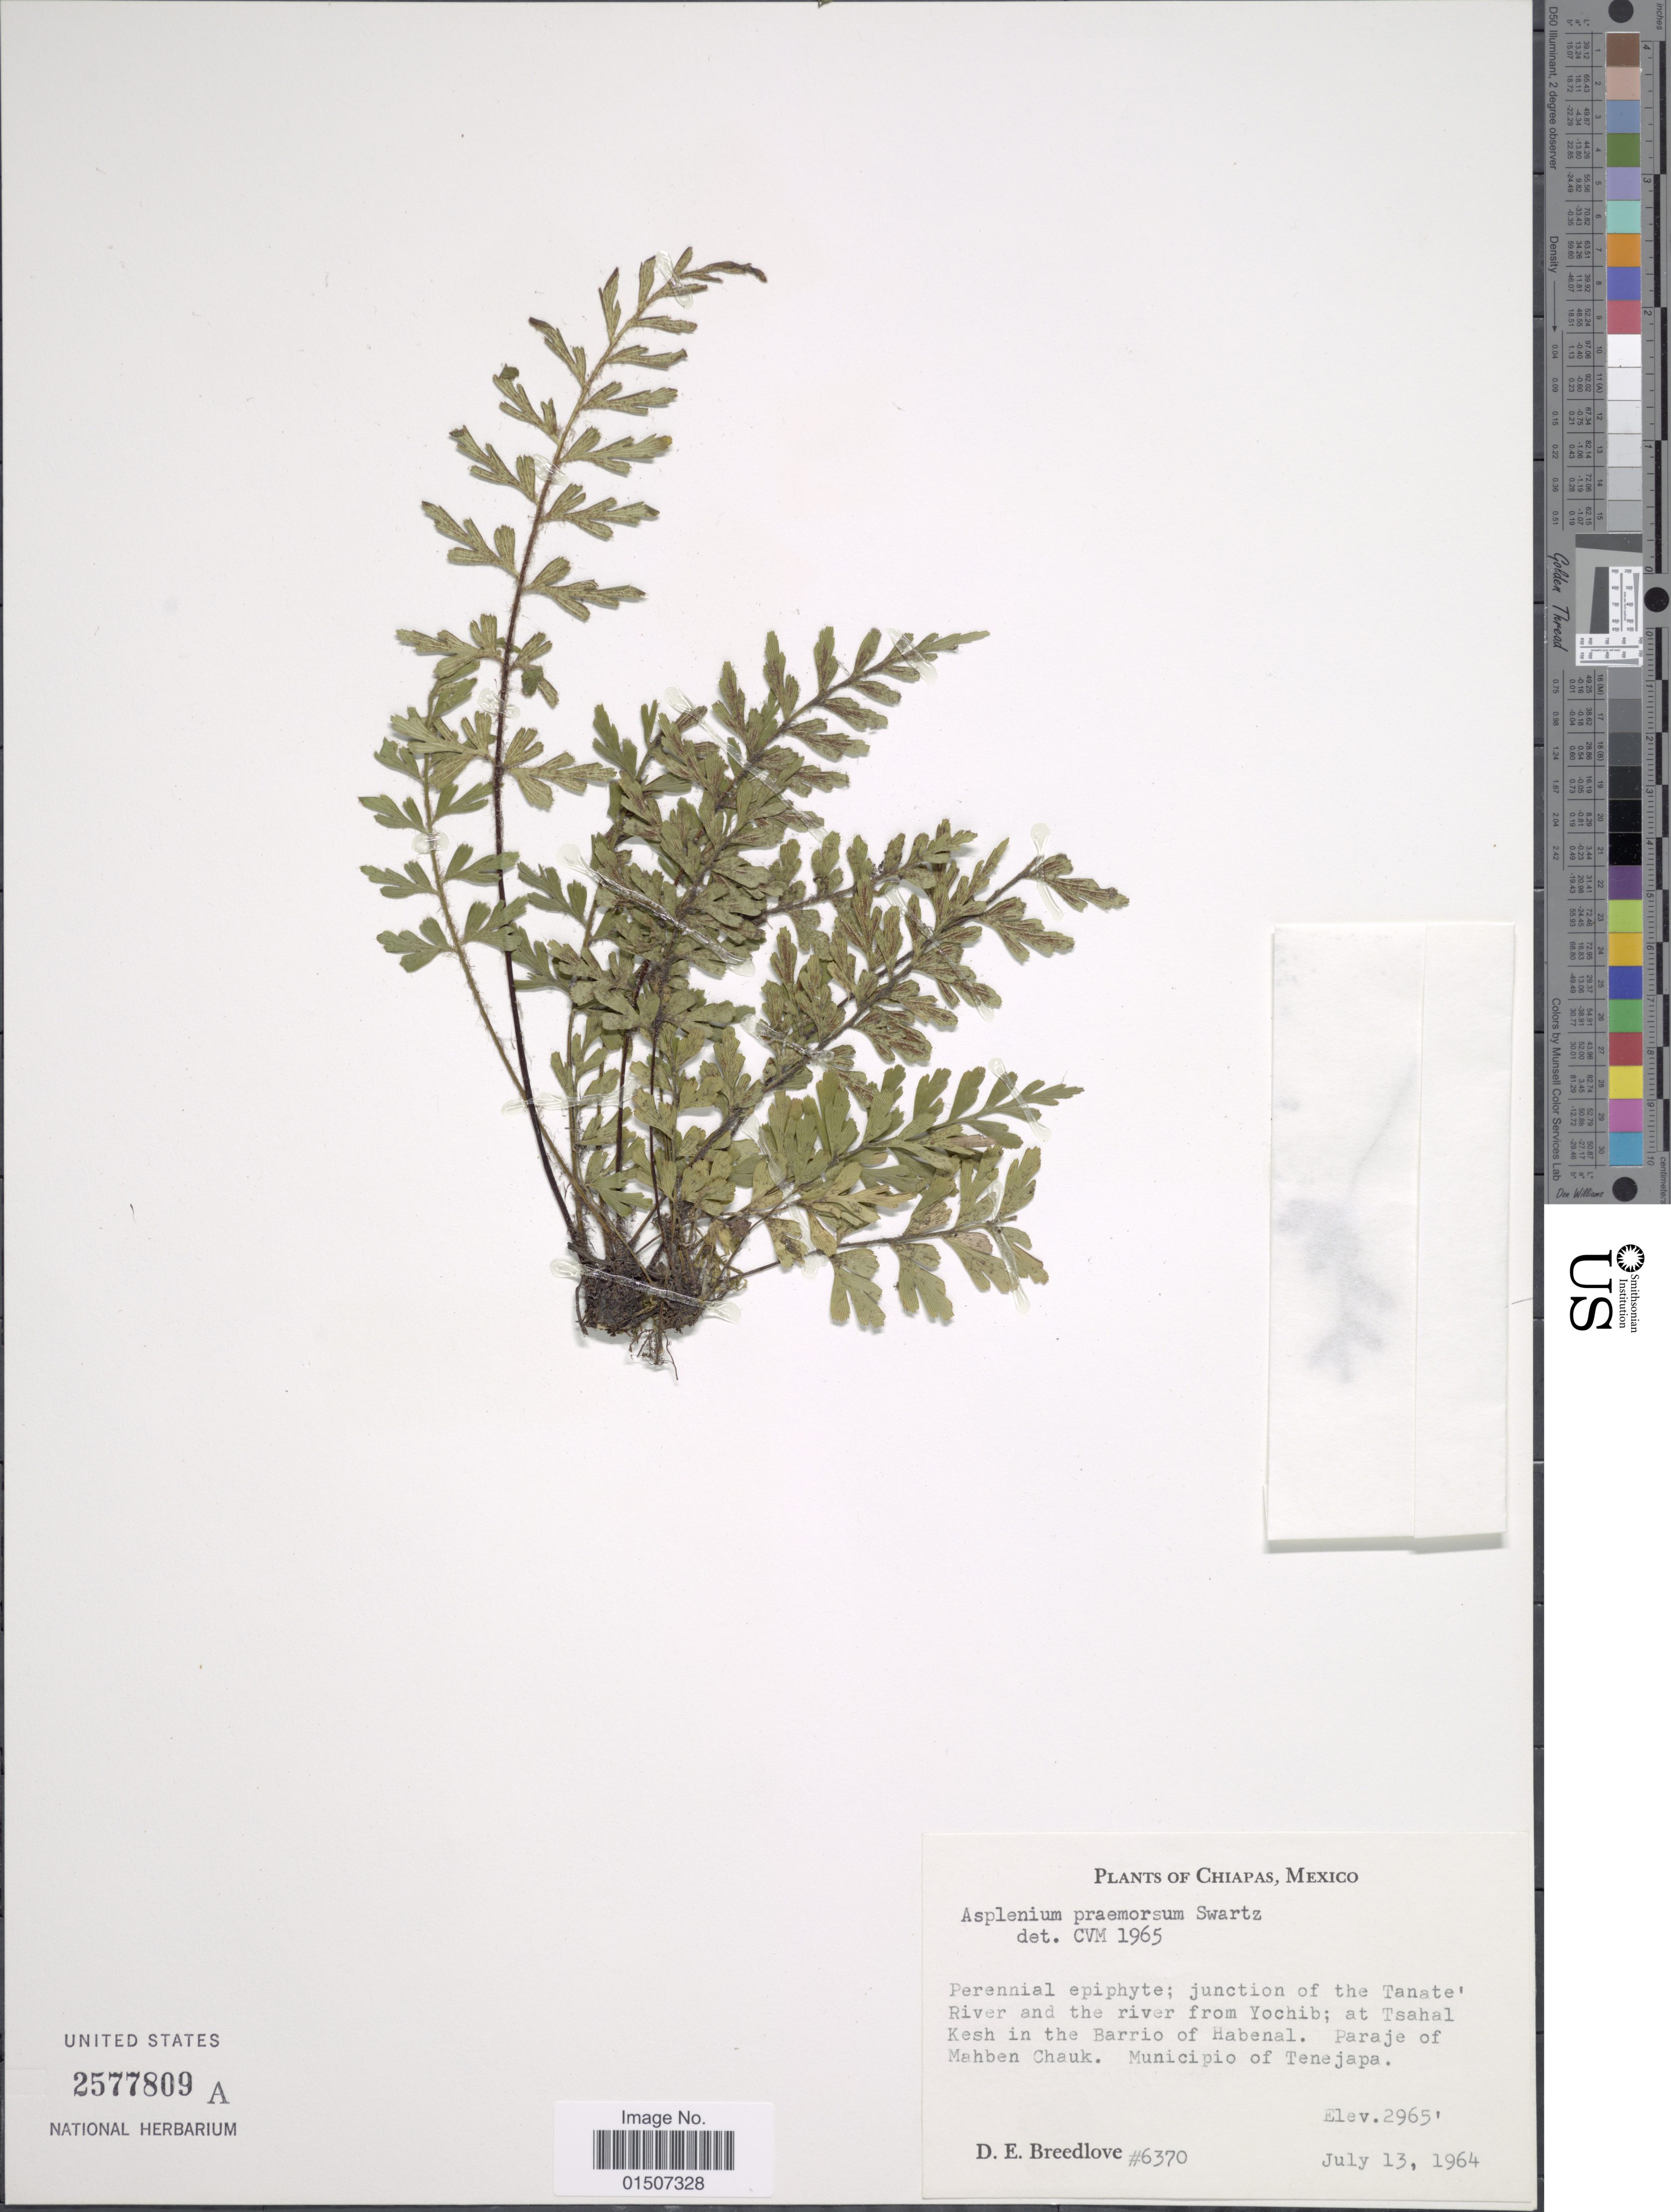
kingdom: Plantae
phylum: Tracheophyta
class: Polypodiopsida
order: Polypodiales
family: Aspleniaceae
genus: Asplenium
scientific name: Asplenium praemorsum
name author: Sw.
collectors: D. E. Breedlove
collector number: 6370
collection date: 1964-07-13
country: Mexico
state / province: Chiapas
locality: Junction of the Tanate' River and the river from Yochib; at Tsahal Kesh in the barrio of Habenal. Paraje of Mahben Chauk. Municipio of Tenejapa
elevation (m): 904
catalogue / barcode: US 2577809A